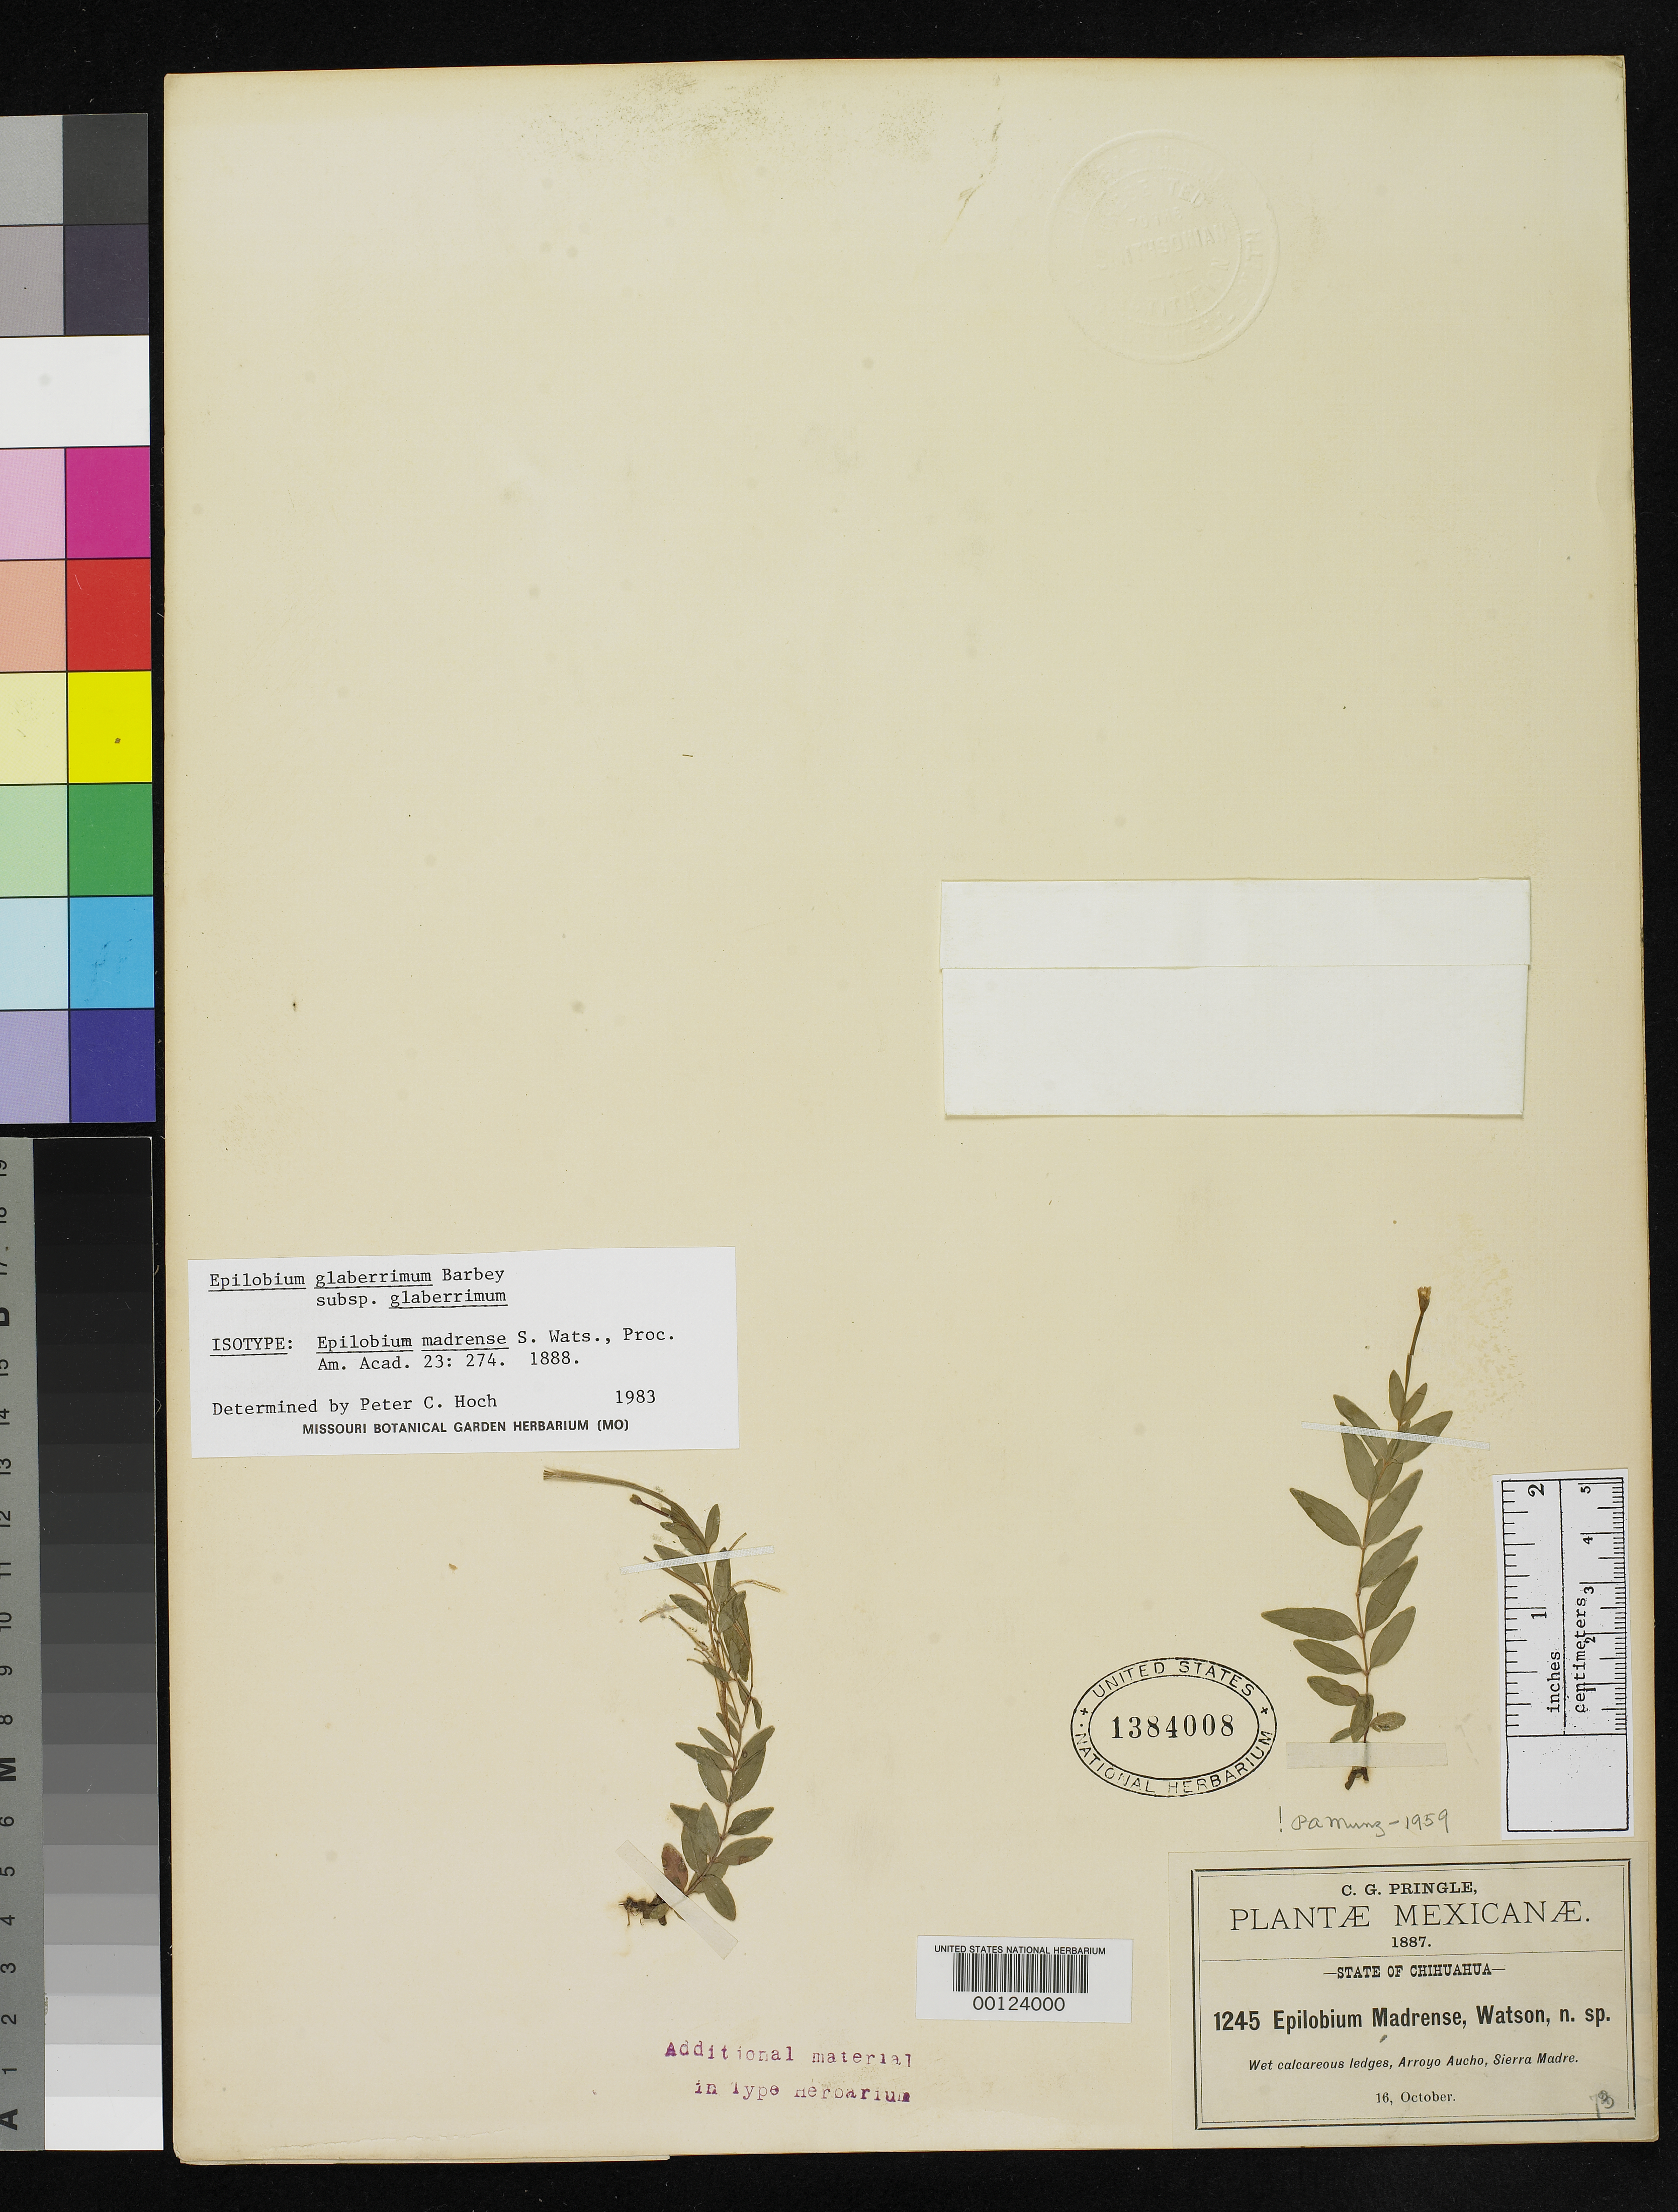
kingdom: Plantae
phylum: Tracheophyta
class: Magnoliopsida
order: Myrtales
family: Onagraceae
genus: Epilobium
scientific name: Epilobium madrense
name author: S. Watson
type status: Type Collection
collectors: C. G. Pringle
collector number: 1245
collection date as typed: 16 Oct 1887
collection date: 1887-10-16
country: Mexico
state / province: Chihuahua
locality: Sierra Madre, Arroyo Aucho.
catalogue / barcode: US 1384008